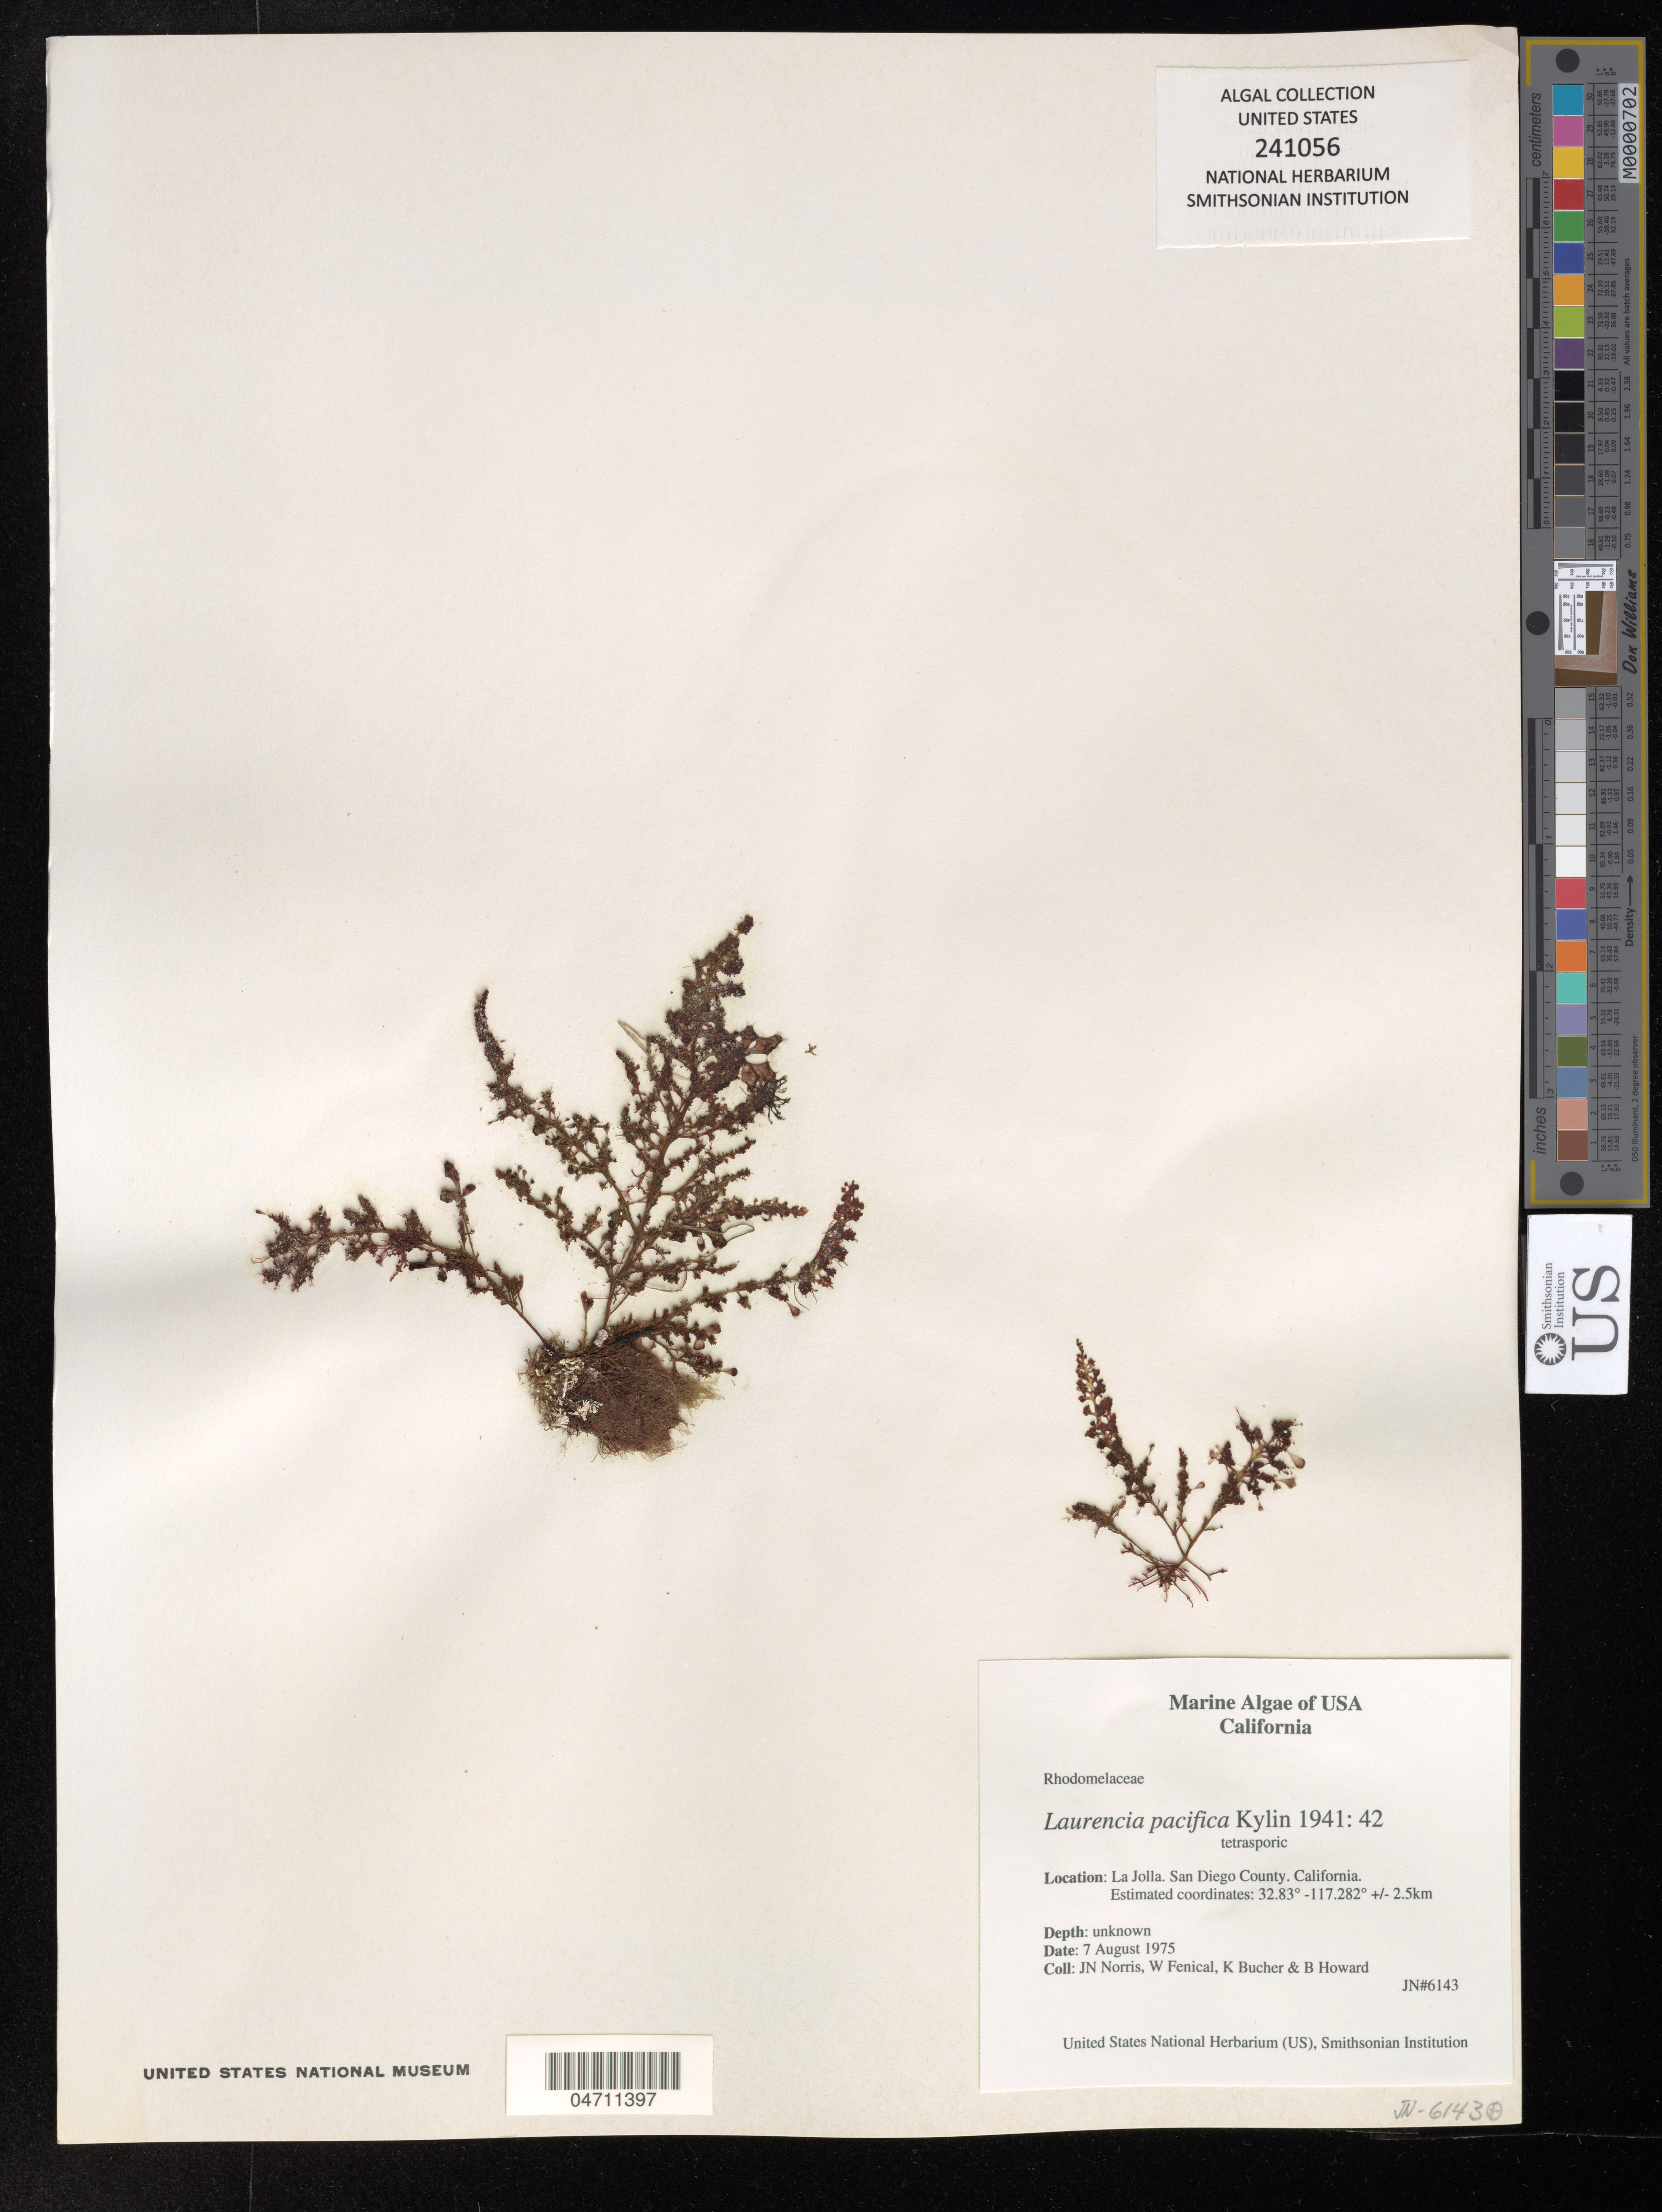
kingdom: Plantae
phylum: Rhodophyta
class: Florideophyceae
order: Ceramiales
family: Rhodomelaceae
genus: Laurencia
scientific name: Laurencia pacifica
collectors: J. Norris, W. Fenical, K. E. Bucher & B. Howard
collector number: JN6143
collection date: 1975-08-07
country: United States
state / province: California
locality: La Jolla. San Diego County.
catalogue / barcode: US 241056